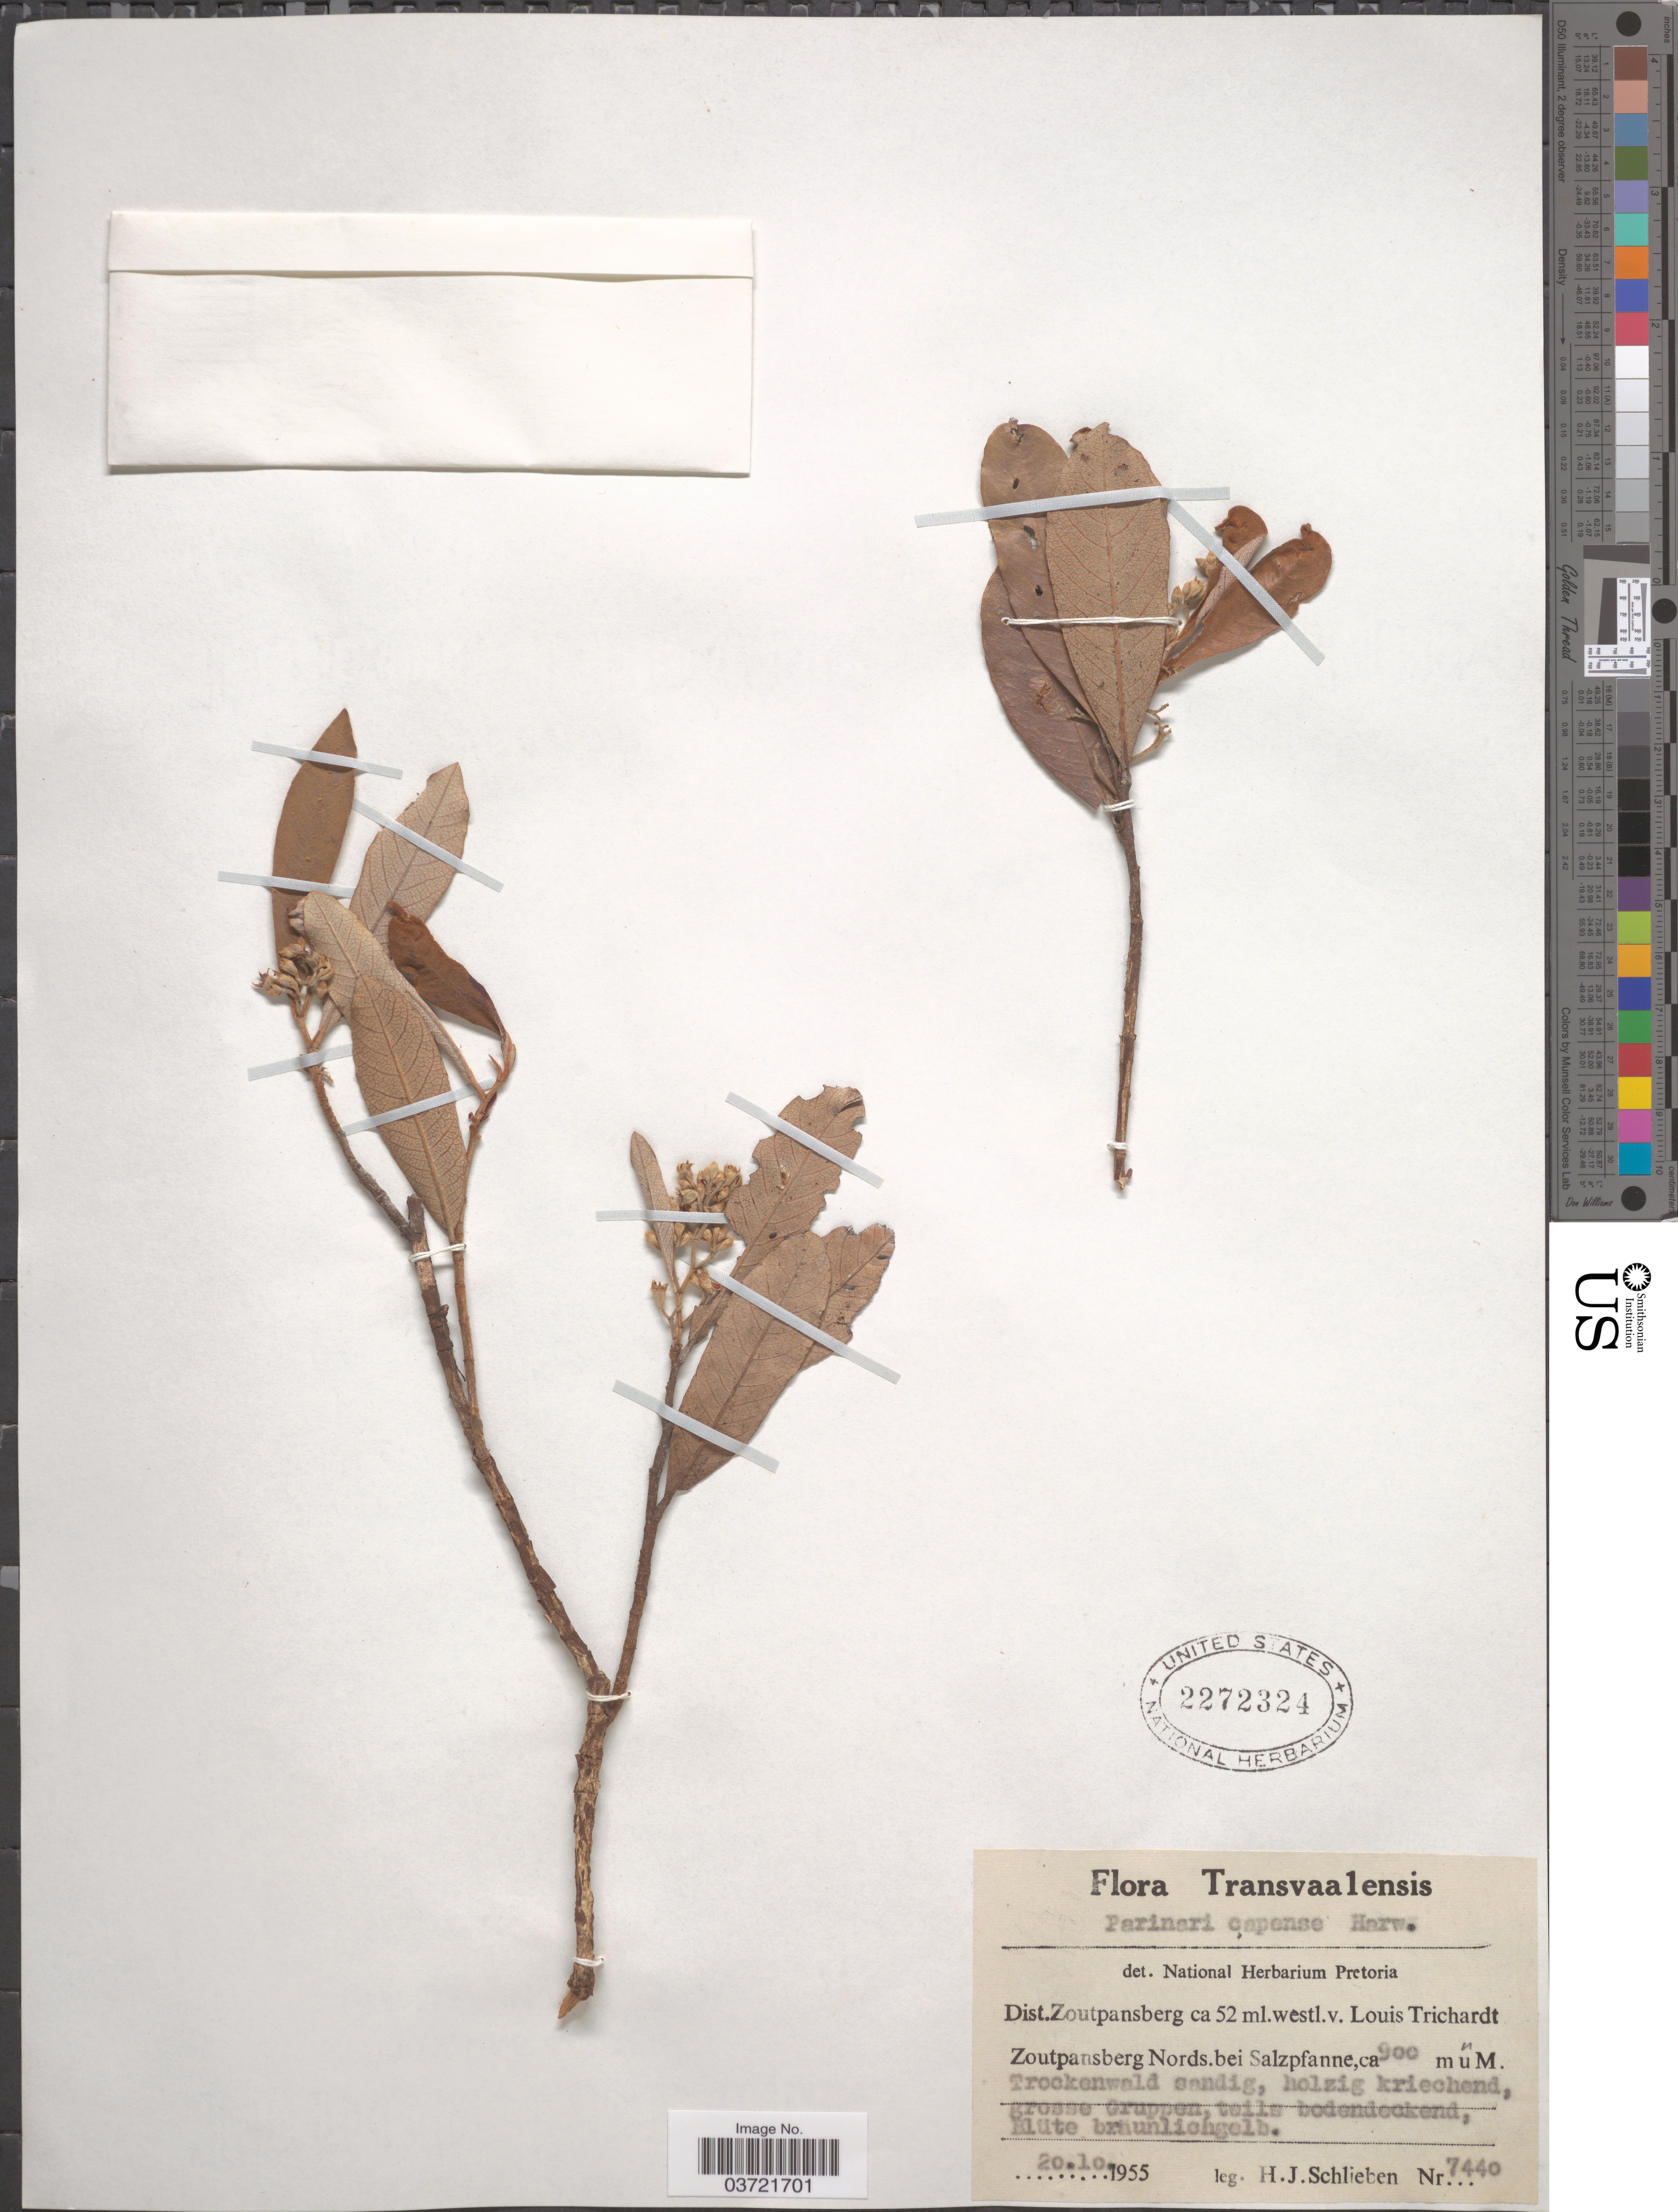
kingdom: Plantae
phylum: Tracheophyta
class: Magnoliopsida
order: Malpighiales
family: Chrysobalanaceae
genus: Parinari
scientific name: Parinari capensis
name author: Harv.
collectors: H. J. Schlieben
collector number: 7440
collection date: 1955-10-20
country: South Africa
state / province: Limpopo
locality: Transvaalensis. Dist.Zoutpansberg ca 52 ml.westl.v.Louis Trichardt. Zoutpansberg Nords.bei Salzpfanne.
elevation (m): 900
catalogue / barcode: US 2272324